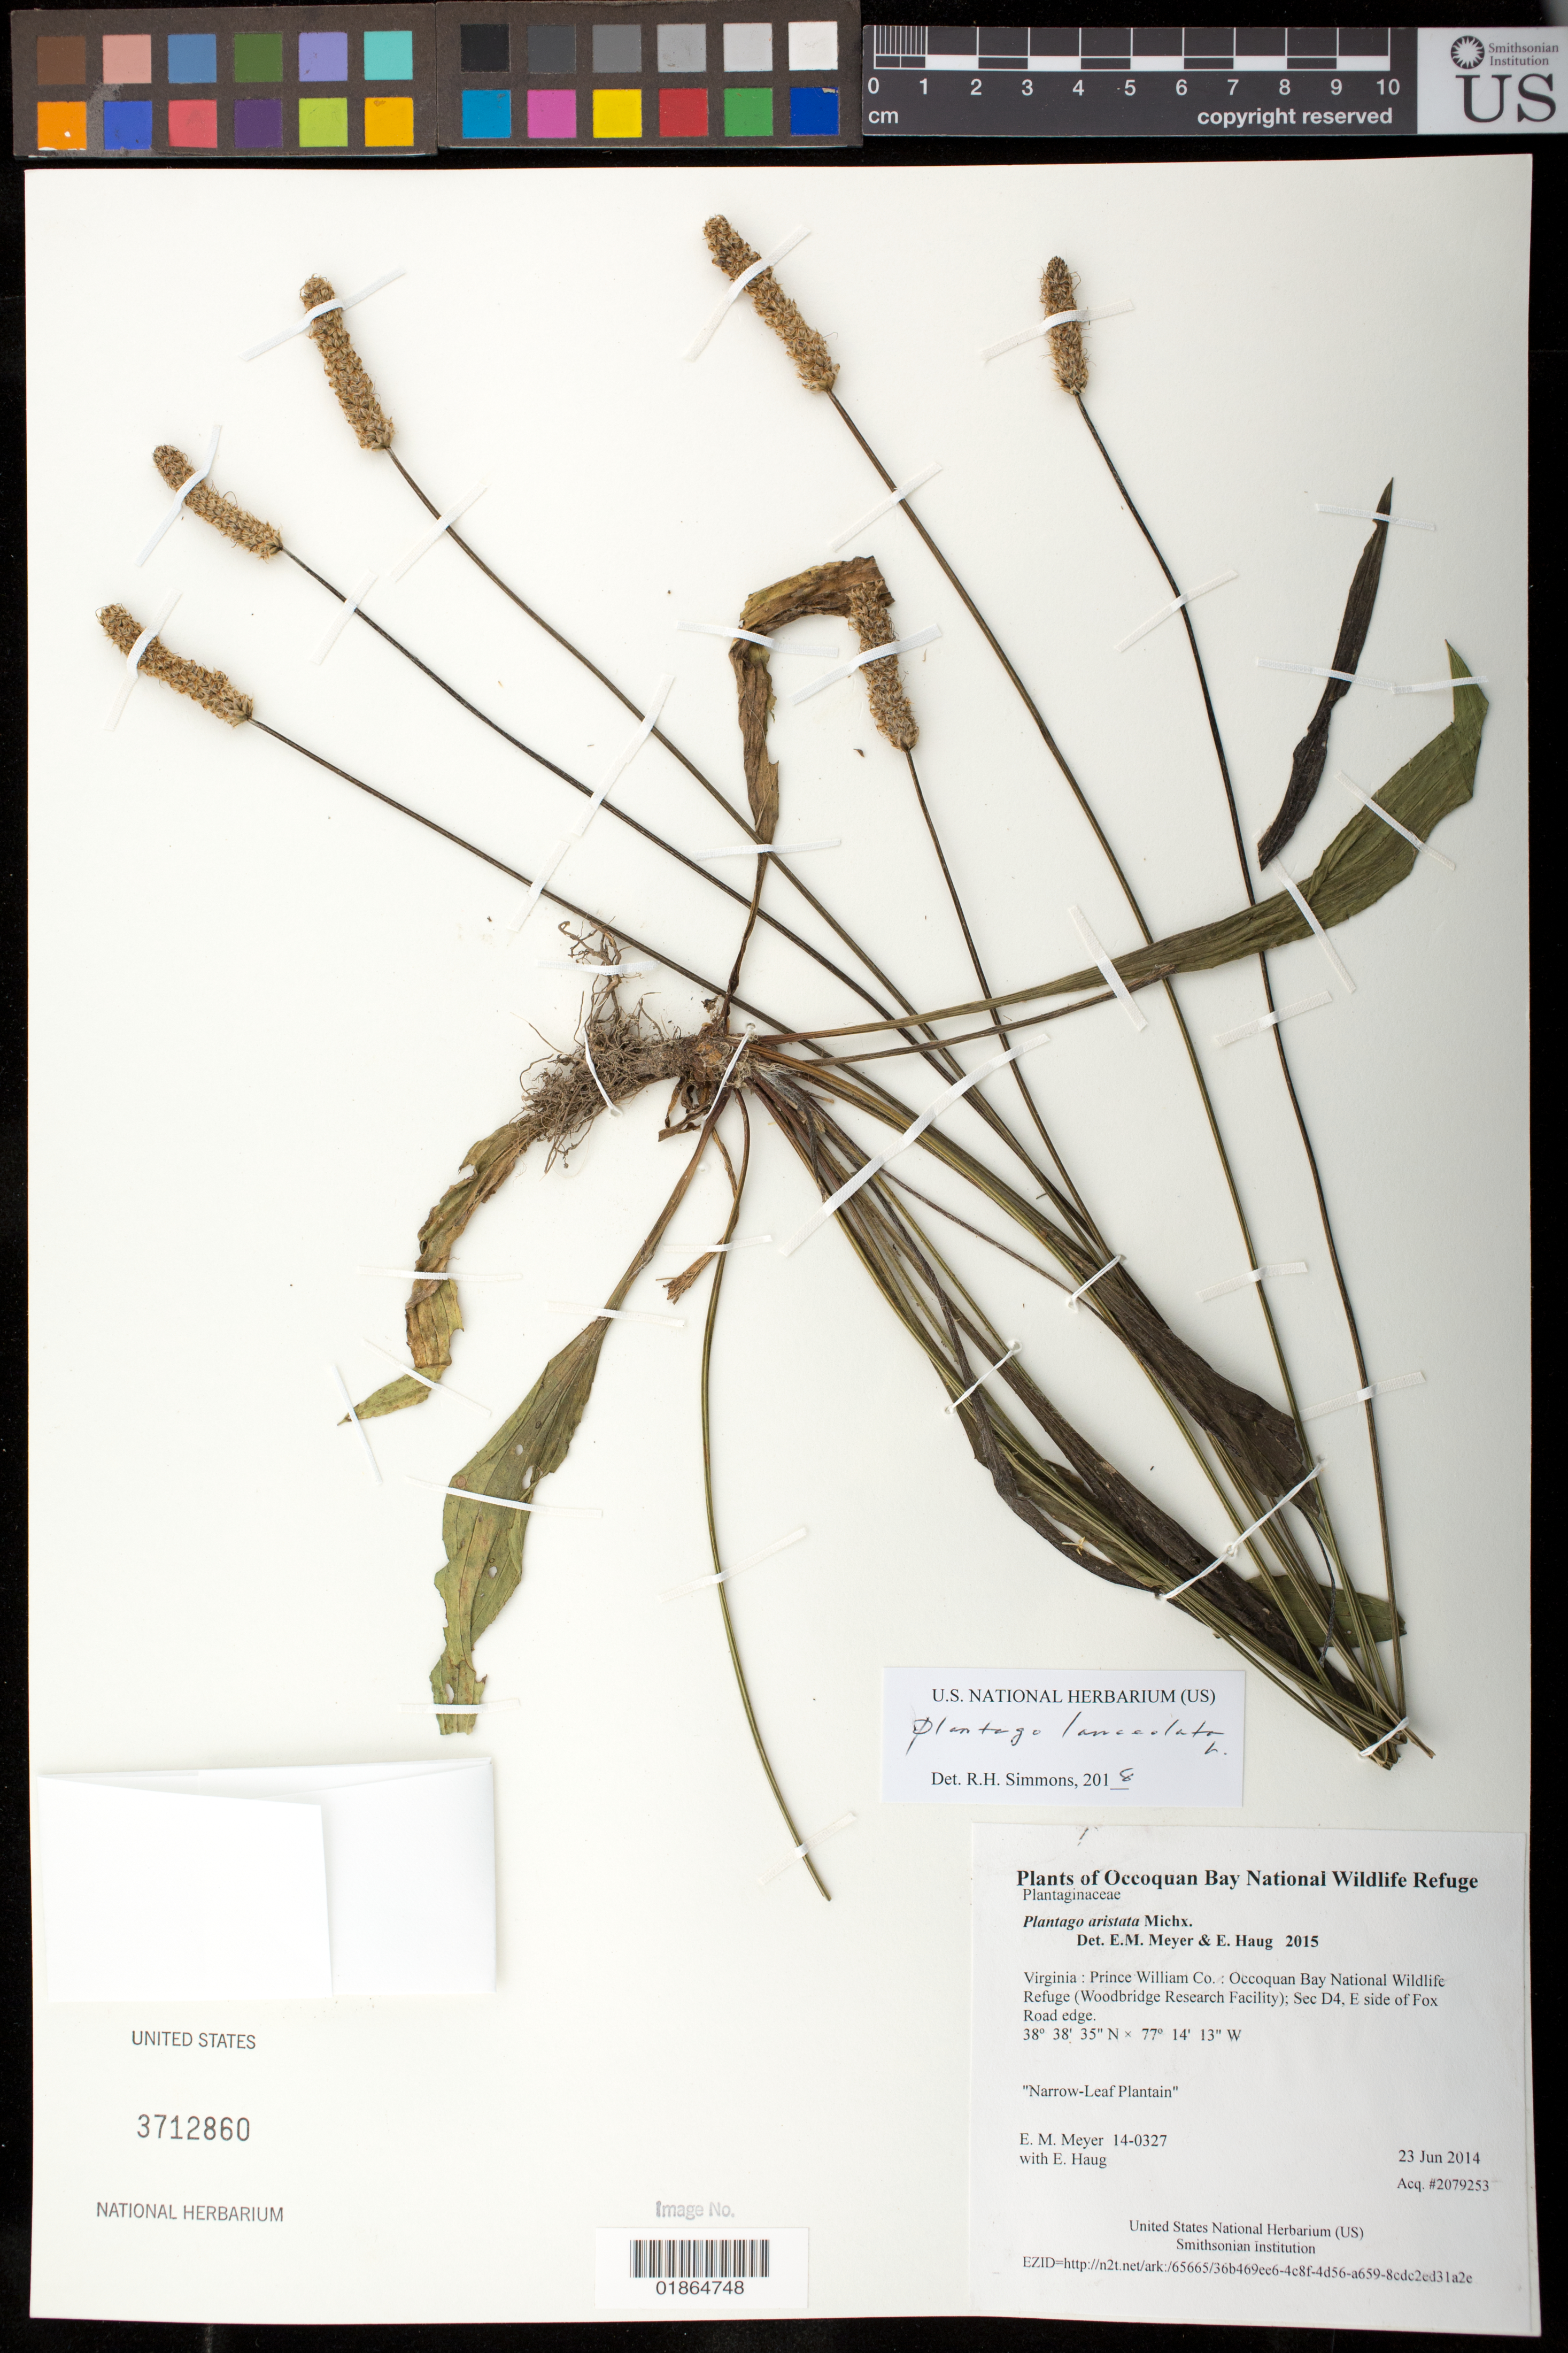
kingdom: Plantae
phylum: Tracheophyta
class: Magnoliopsida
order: Lamiales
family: Plantaginaceae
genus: Plantago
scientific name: Plantago lanceolata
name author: L.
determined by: Simmons, R. H., (UNITED STATES)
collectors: E. M. Meyer & E. Haug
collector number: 14-0327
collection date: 2014-06-23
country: United States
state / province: Virginia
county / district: Prince William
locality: Occoquan Bay National Wildlife Refuge (Woodbridge Research Facility); Sec D4, E side of Fox Road edge.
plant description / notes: Narrow-Leaf Plantain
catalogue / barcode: US 3712860